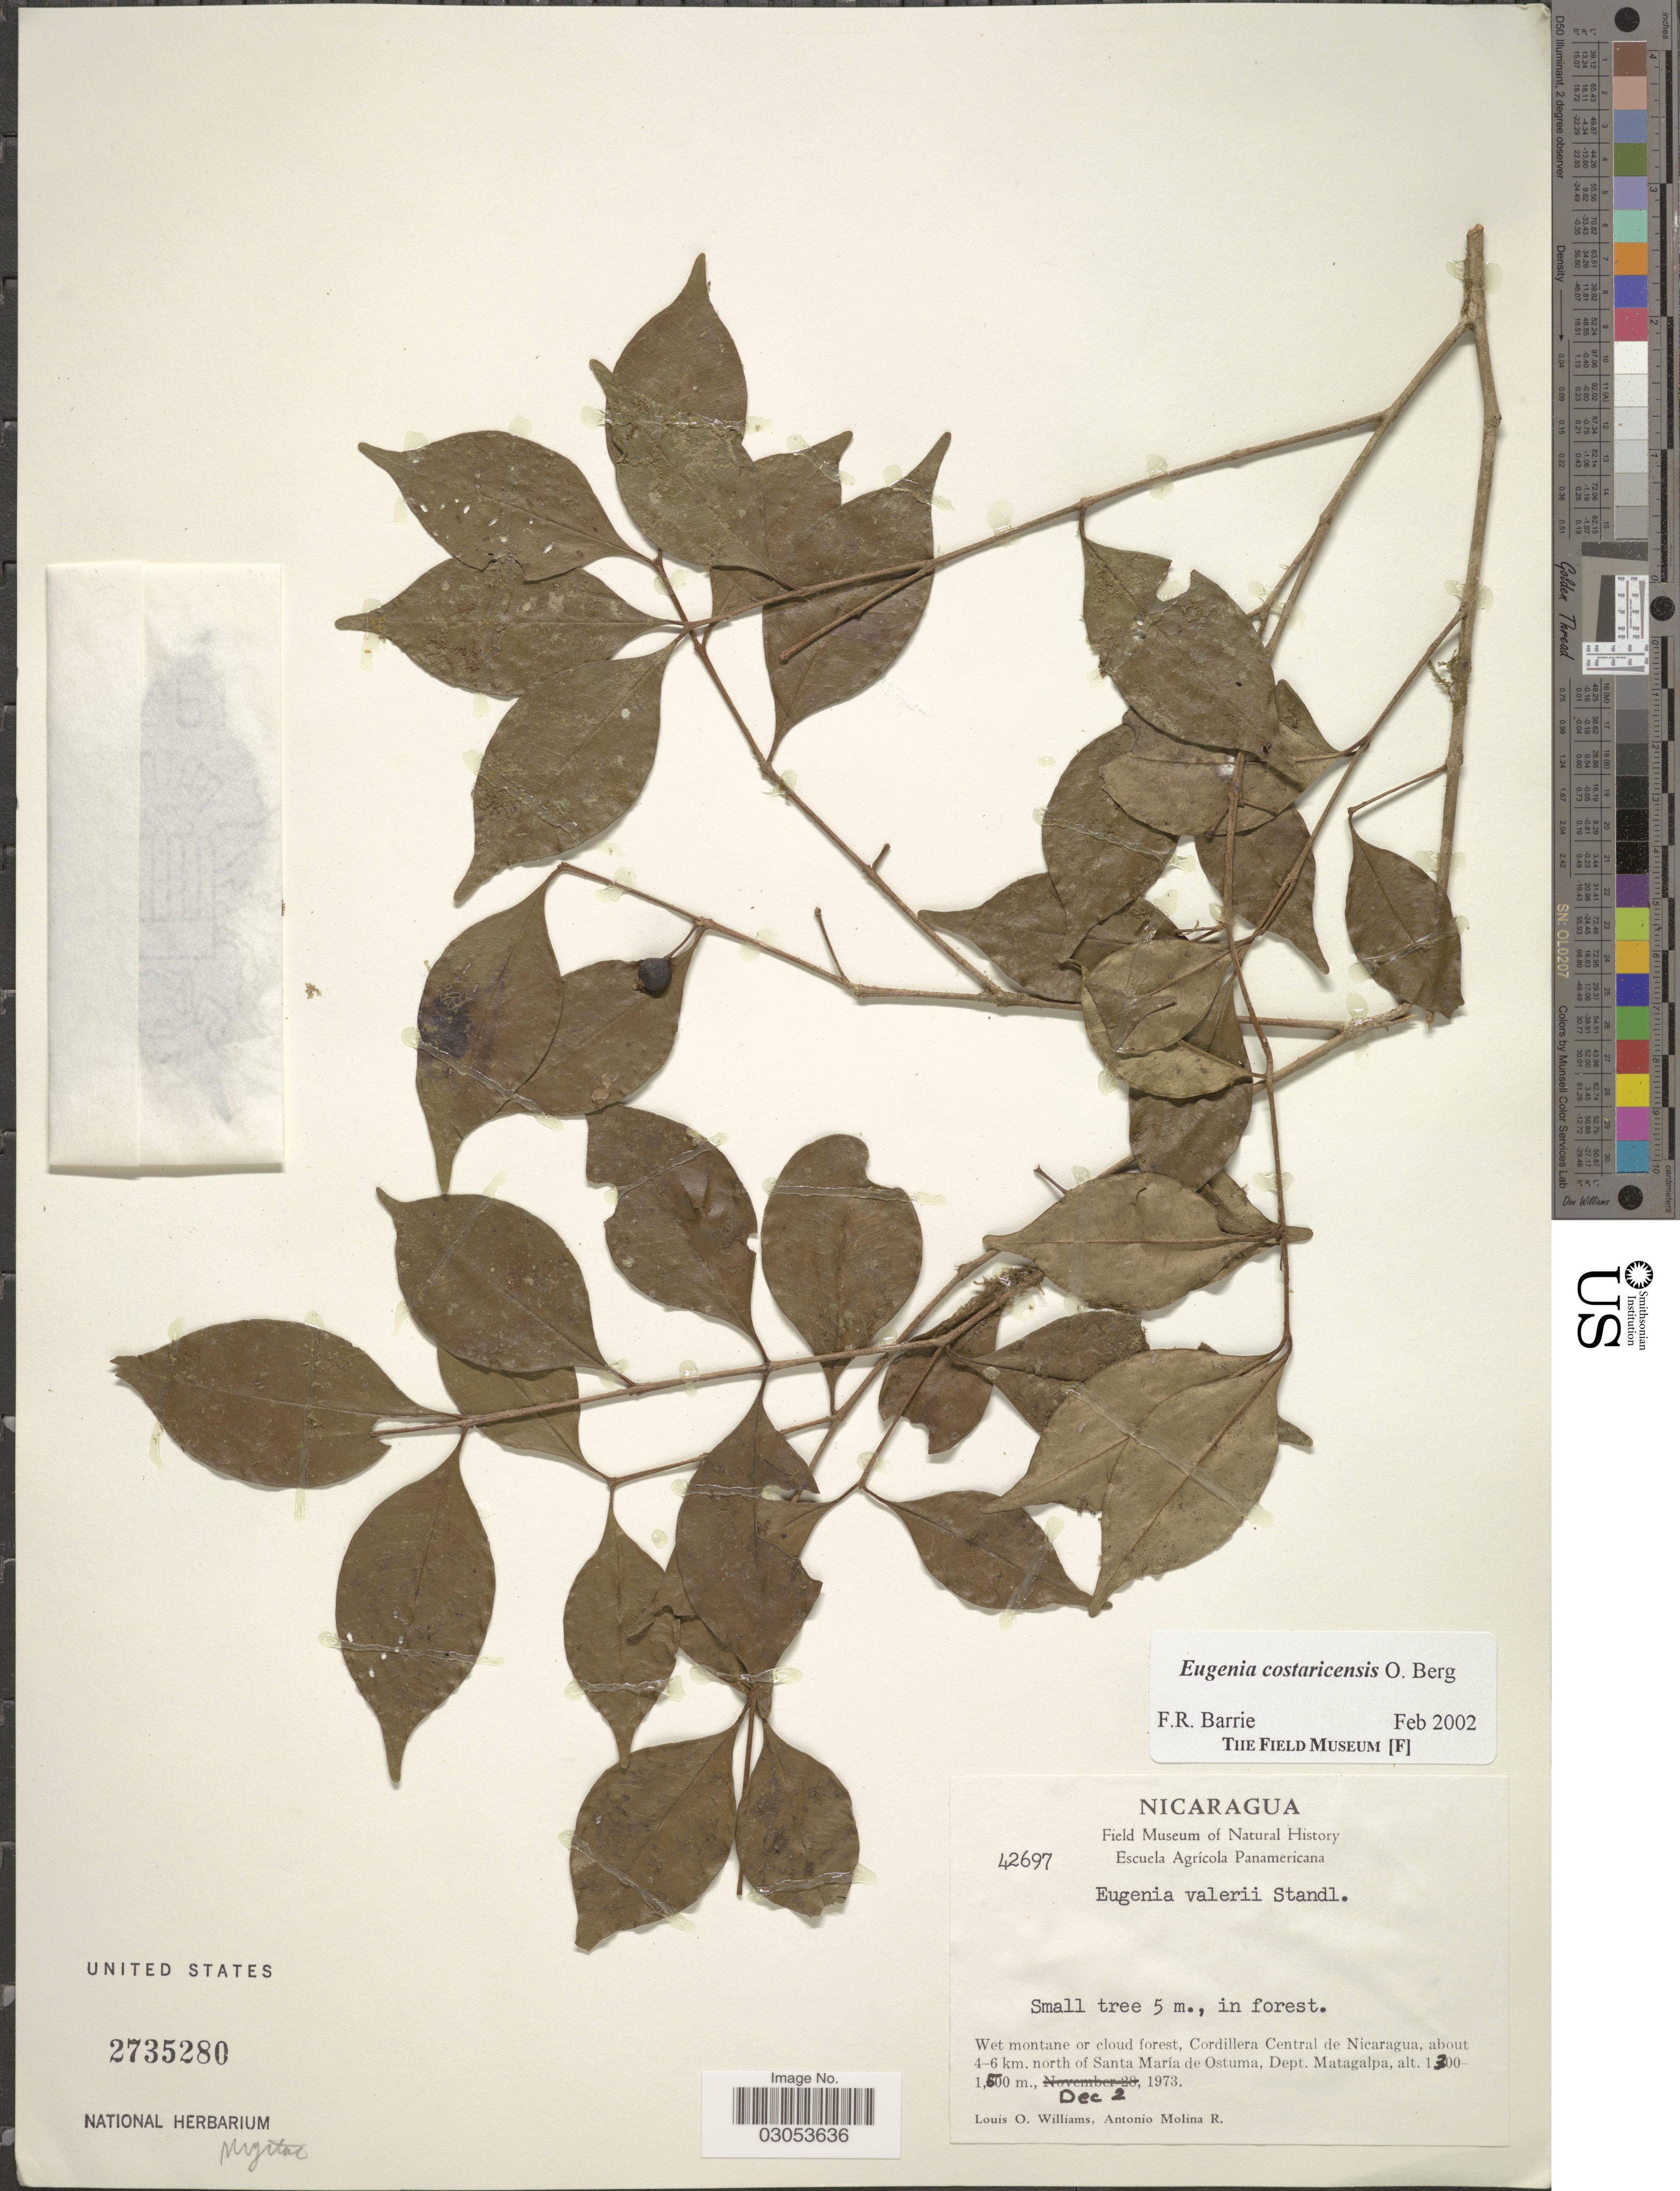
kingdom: Plantae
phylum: Tracheophyta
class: Magnoliopsida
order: Myrtales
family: Myrtaceae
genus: Eugenia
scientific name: Eugenia costaricensis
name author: O. Berg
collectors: L. O. Williams & A. Molina R.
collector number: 42697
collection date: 1973-12-02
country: Nicaragua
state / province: Matagalpa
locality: Wet montane or cloud forest, Cordillera Central de Nicaragua, about 4-6 km. north of Santa María de Ostuma, Dept. Matagalpa.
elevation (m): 1300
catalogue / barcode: US 2735280